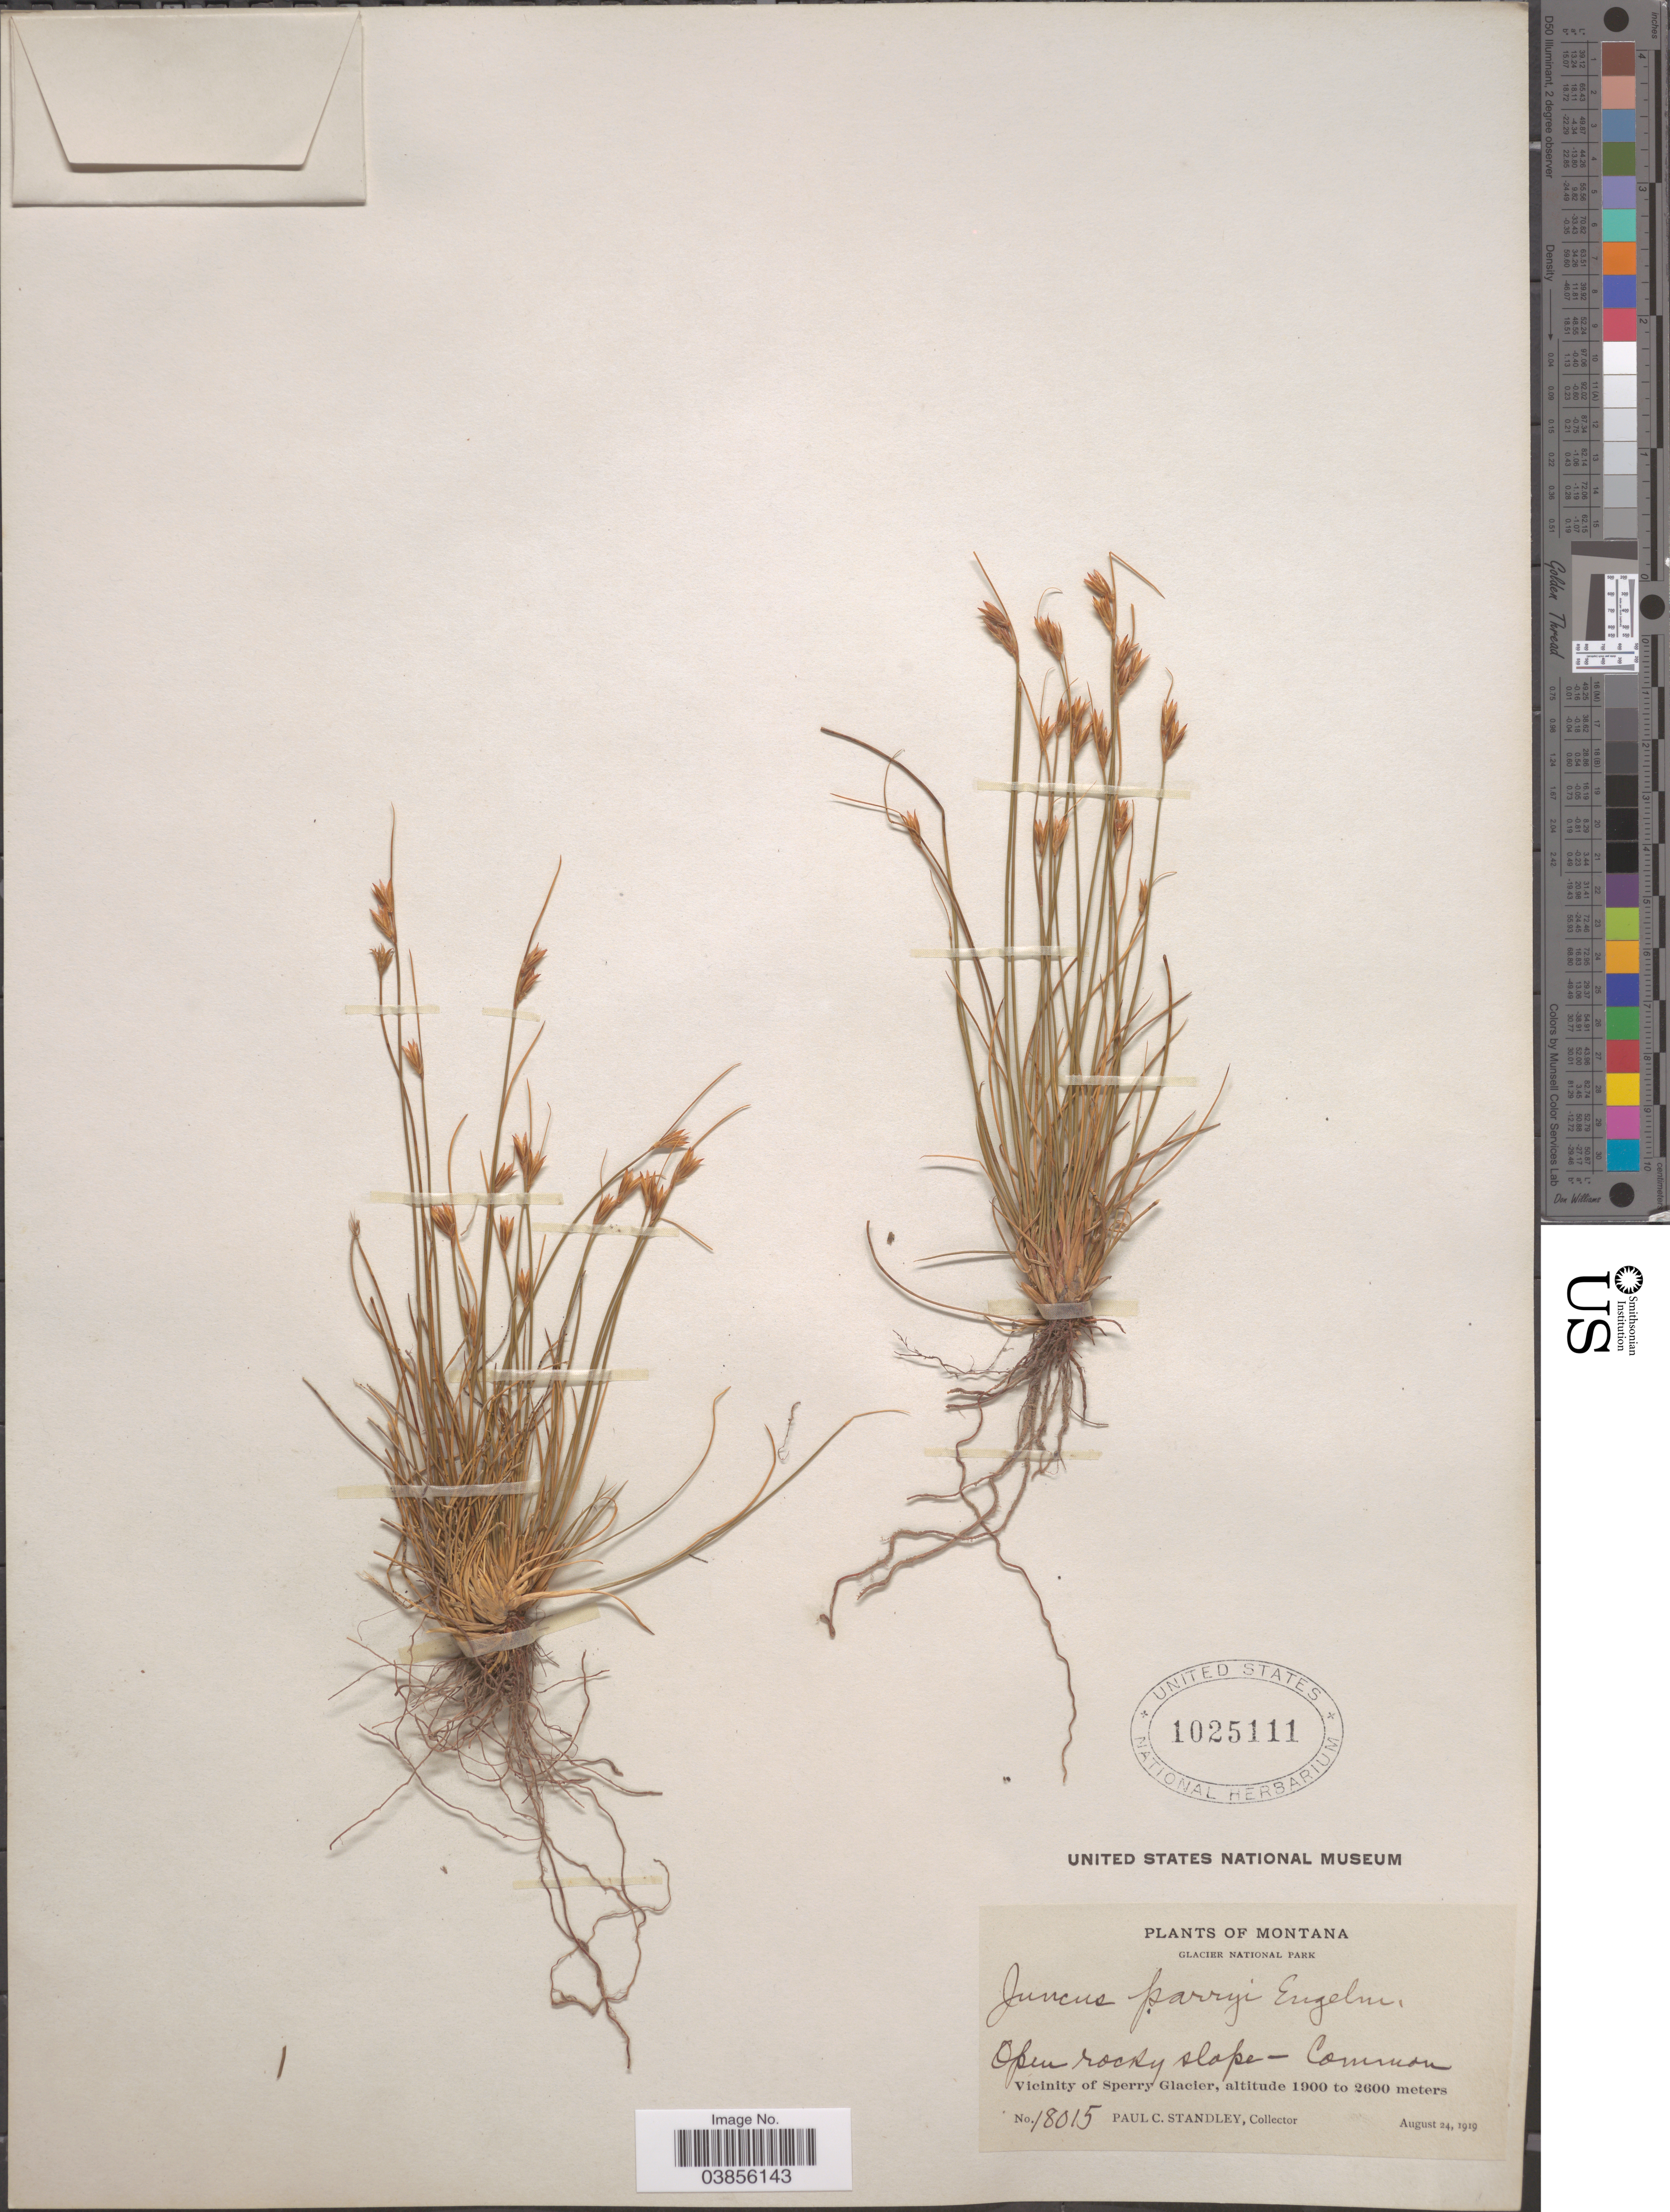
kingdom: Plantae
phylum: Tracheophyta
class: Liliopsida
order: Poales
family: Juncaceae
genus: Juncus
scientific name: Juncus parryi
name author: Engelm.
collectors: P. C. Standley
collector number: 18015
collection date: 1919-08-24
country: United States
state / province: Montana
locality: Glacier National Park. Vicinity of Sperry Glacier.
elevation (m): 1900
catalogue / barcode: US 1025111